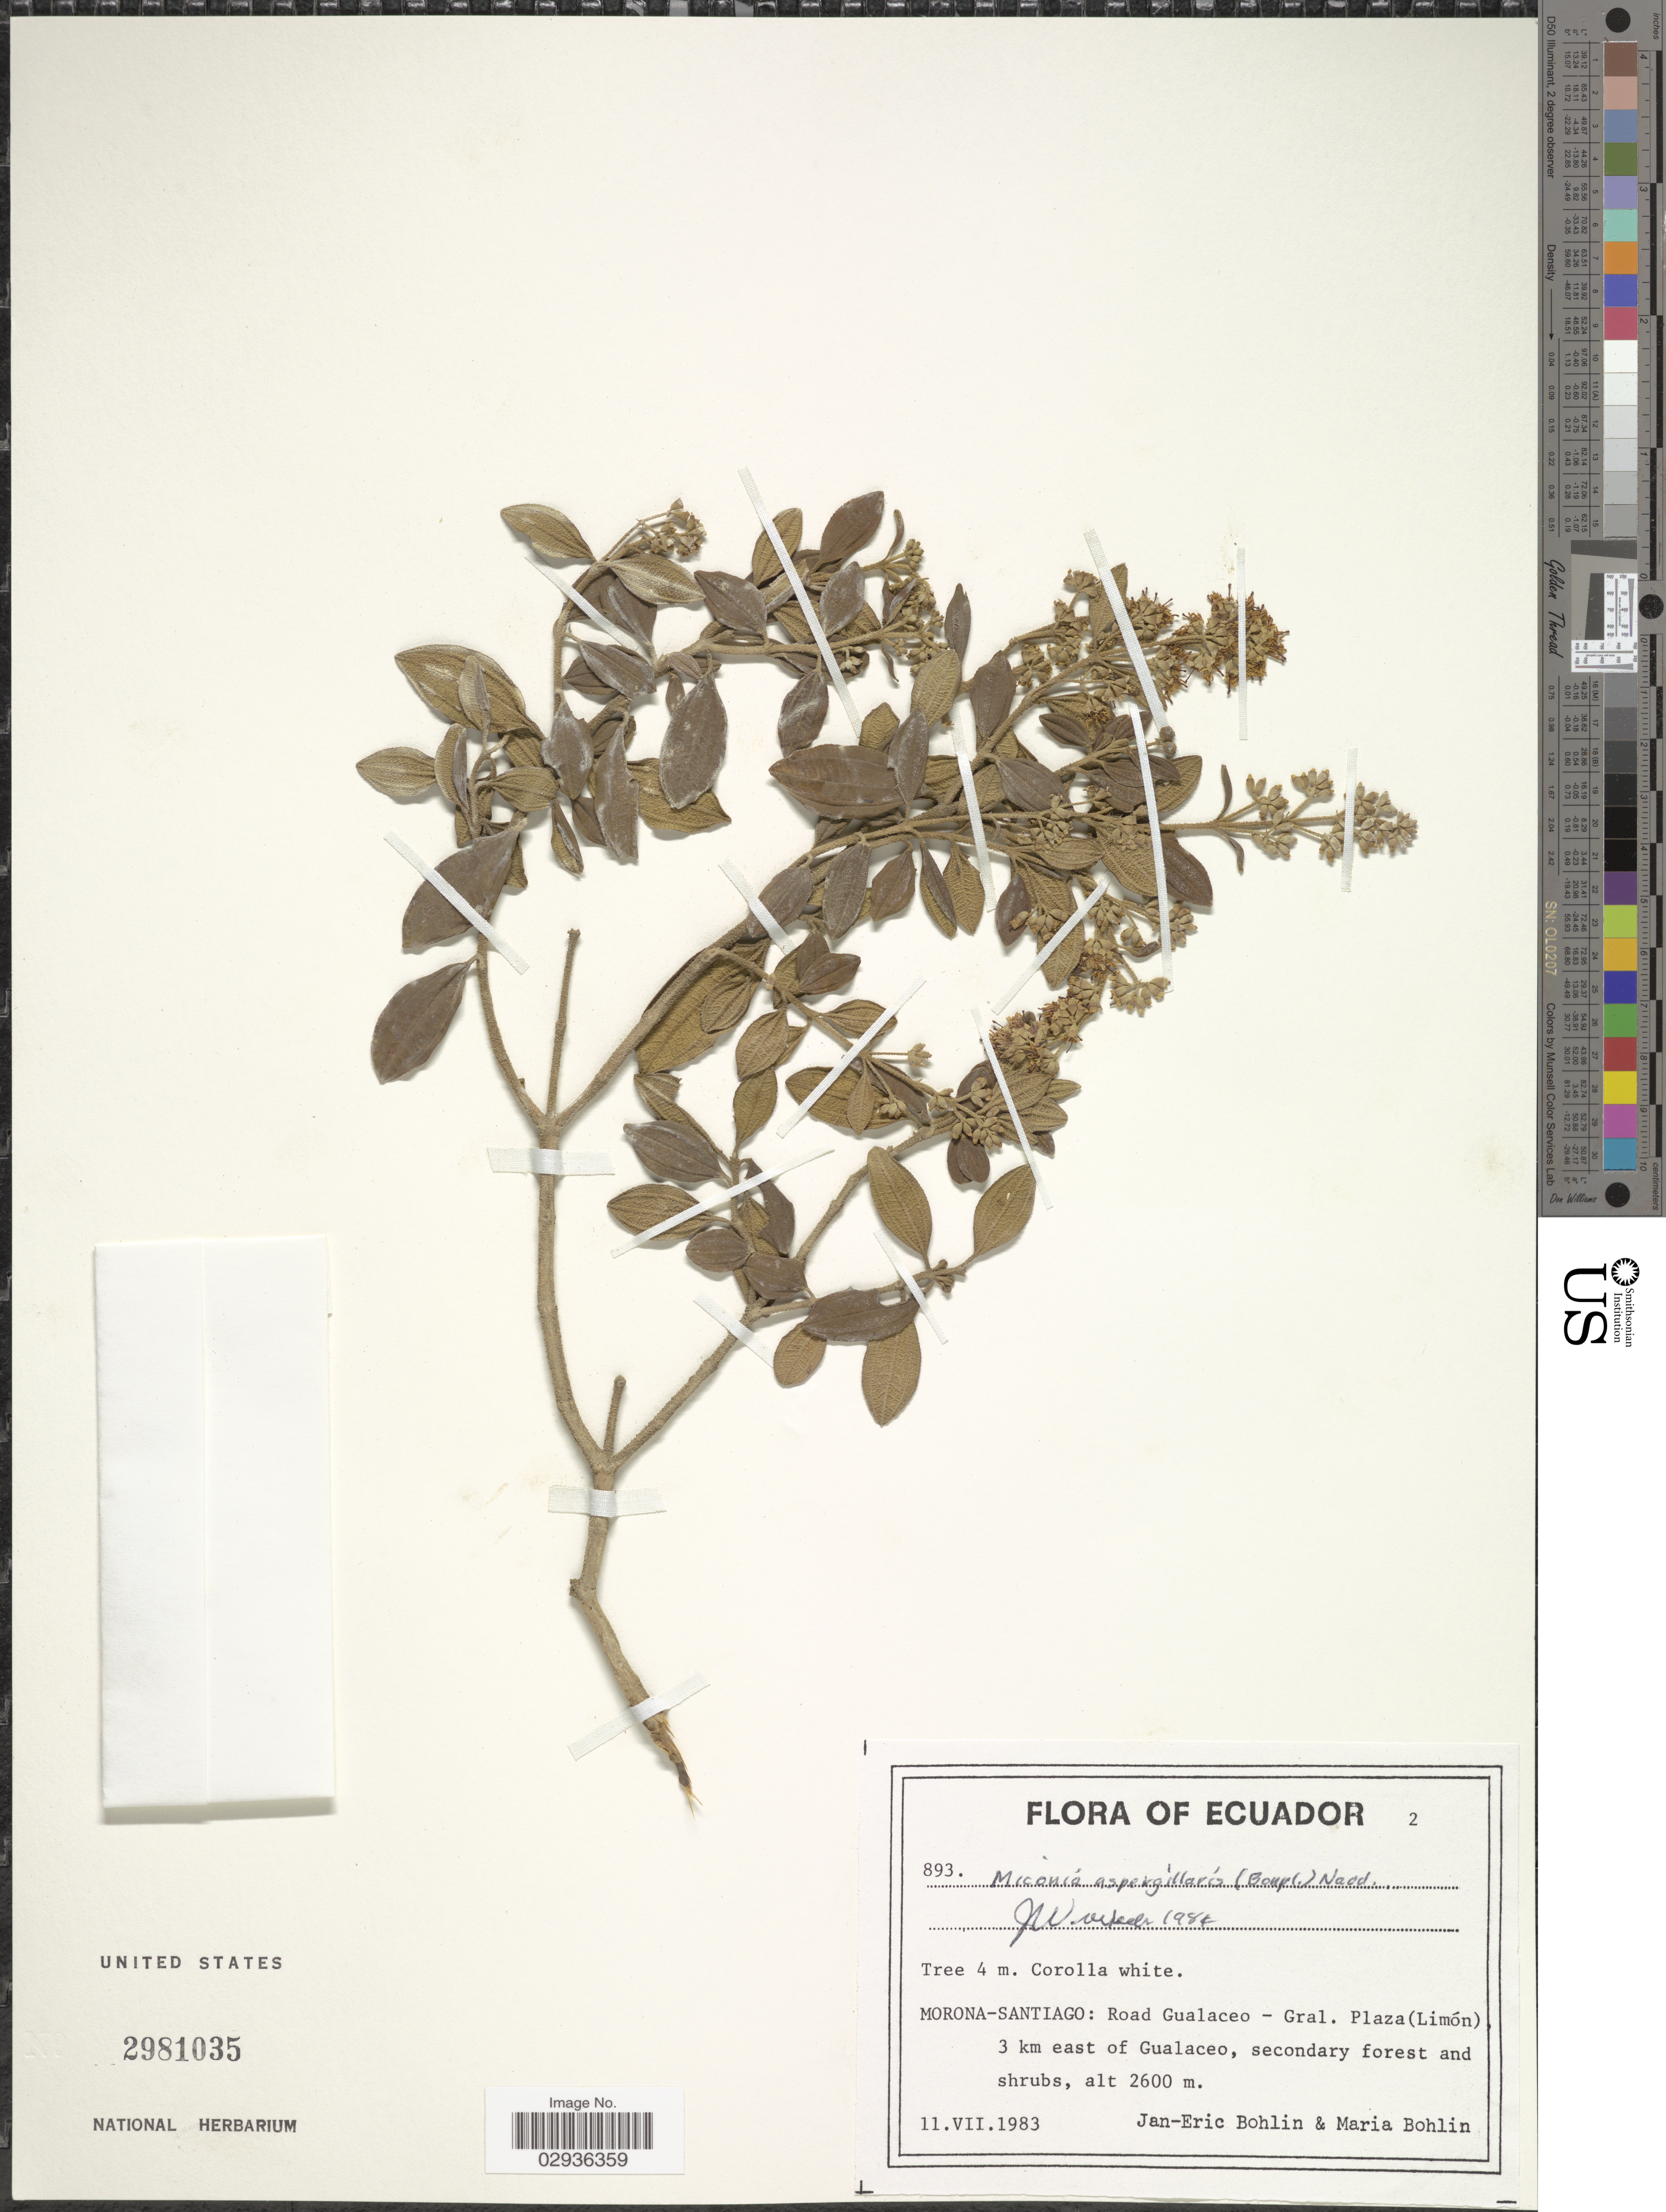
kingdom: Plantae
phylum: Tracheophyta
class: Magnoliopsida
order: Myrtales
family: Melastomataceae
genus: Miconia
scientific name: Miconia aspergillaris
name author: (Bonpl.) Naudin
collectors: J. Bohlin & M. Bohlin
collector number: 893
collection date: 1983-07-11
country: Ecuador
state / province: Morona-Santiago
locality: Road Gualaceo- Gral. Plaza (Limón). 3 km east of Gualaceo.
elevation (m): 2600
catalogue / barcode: US 2981035